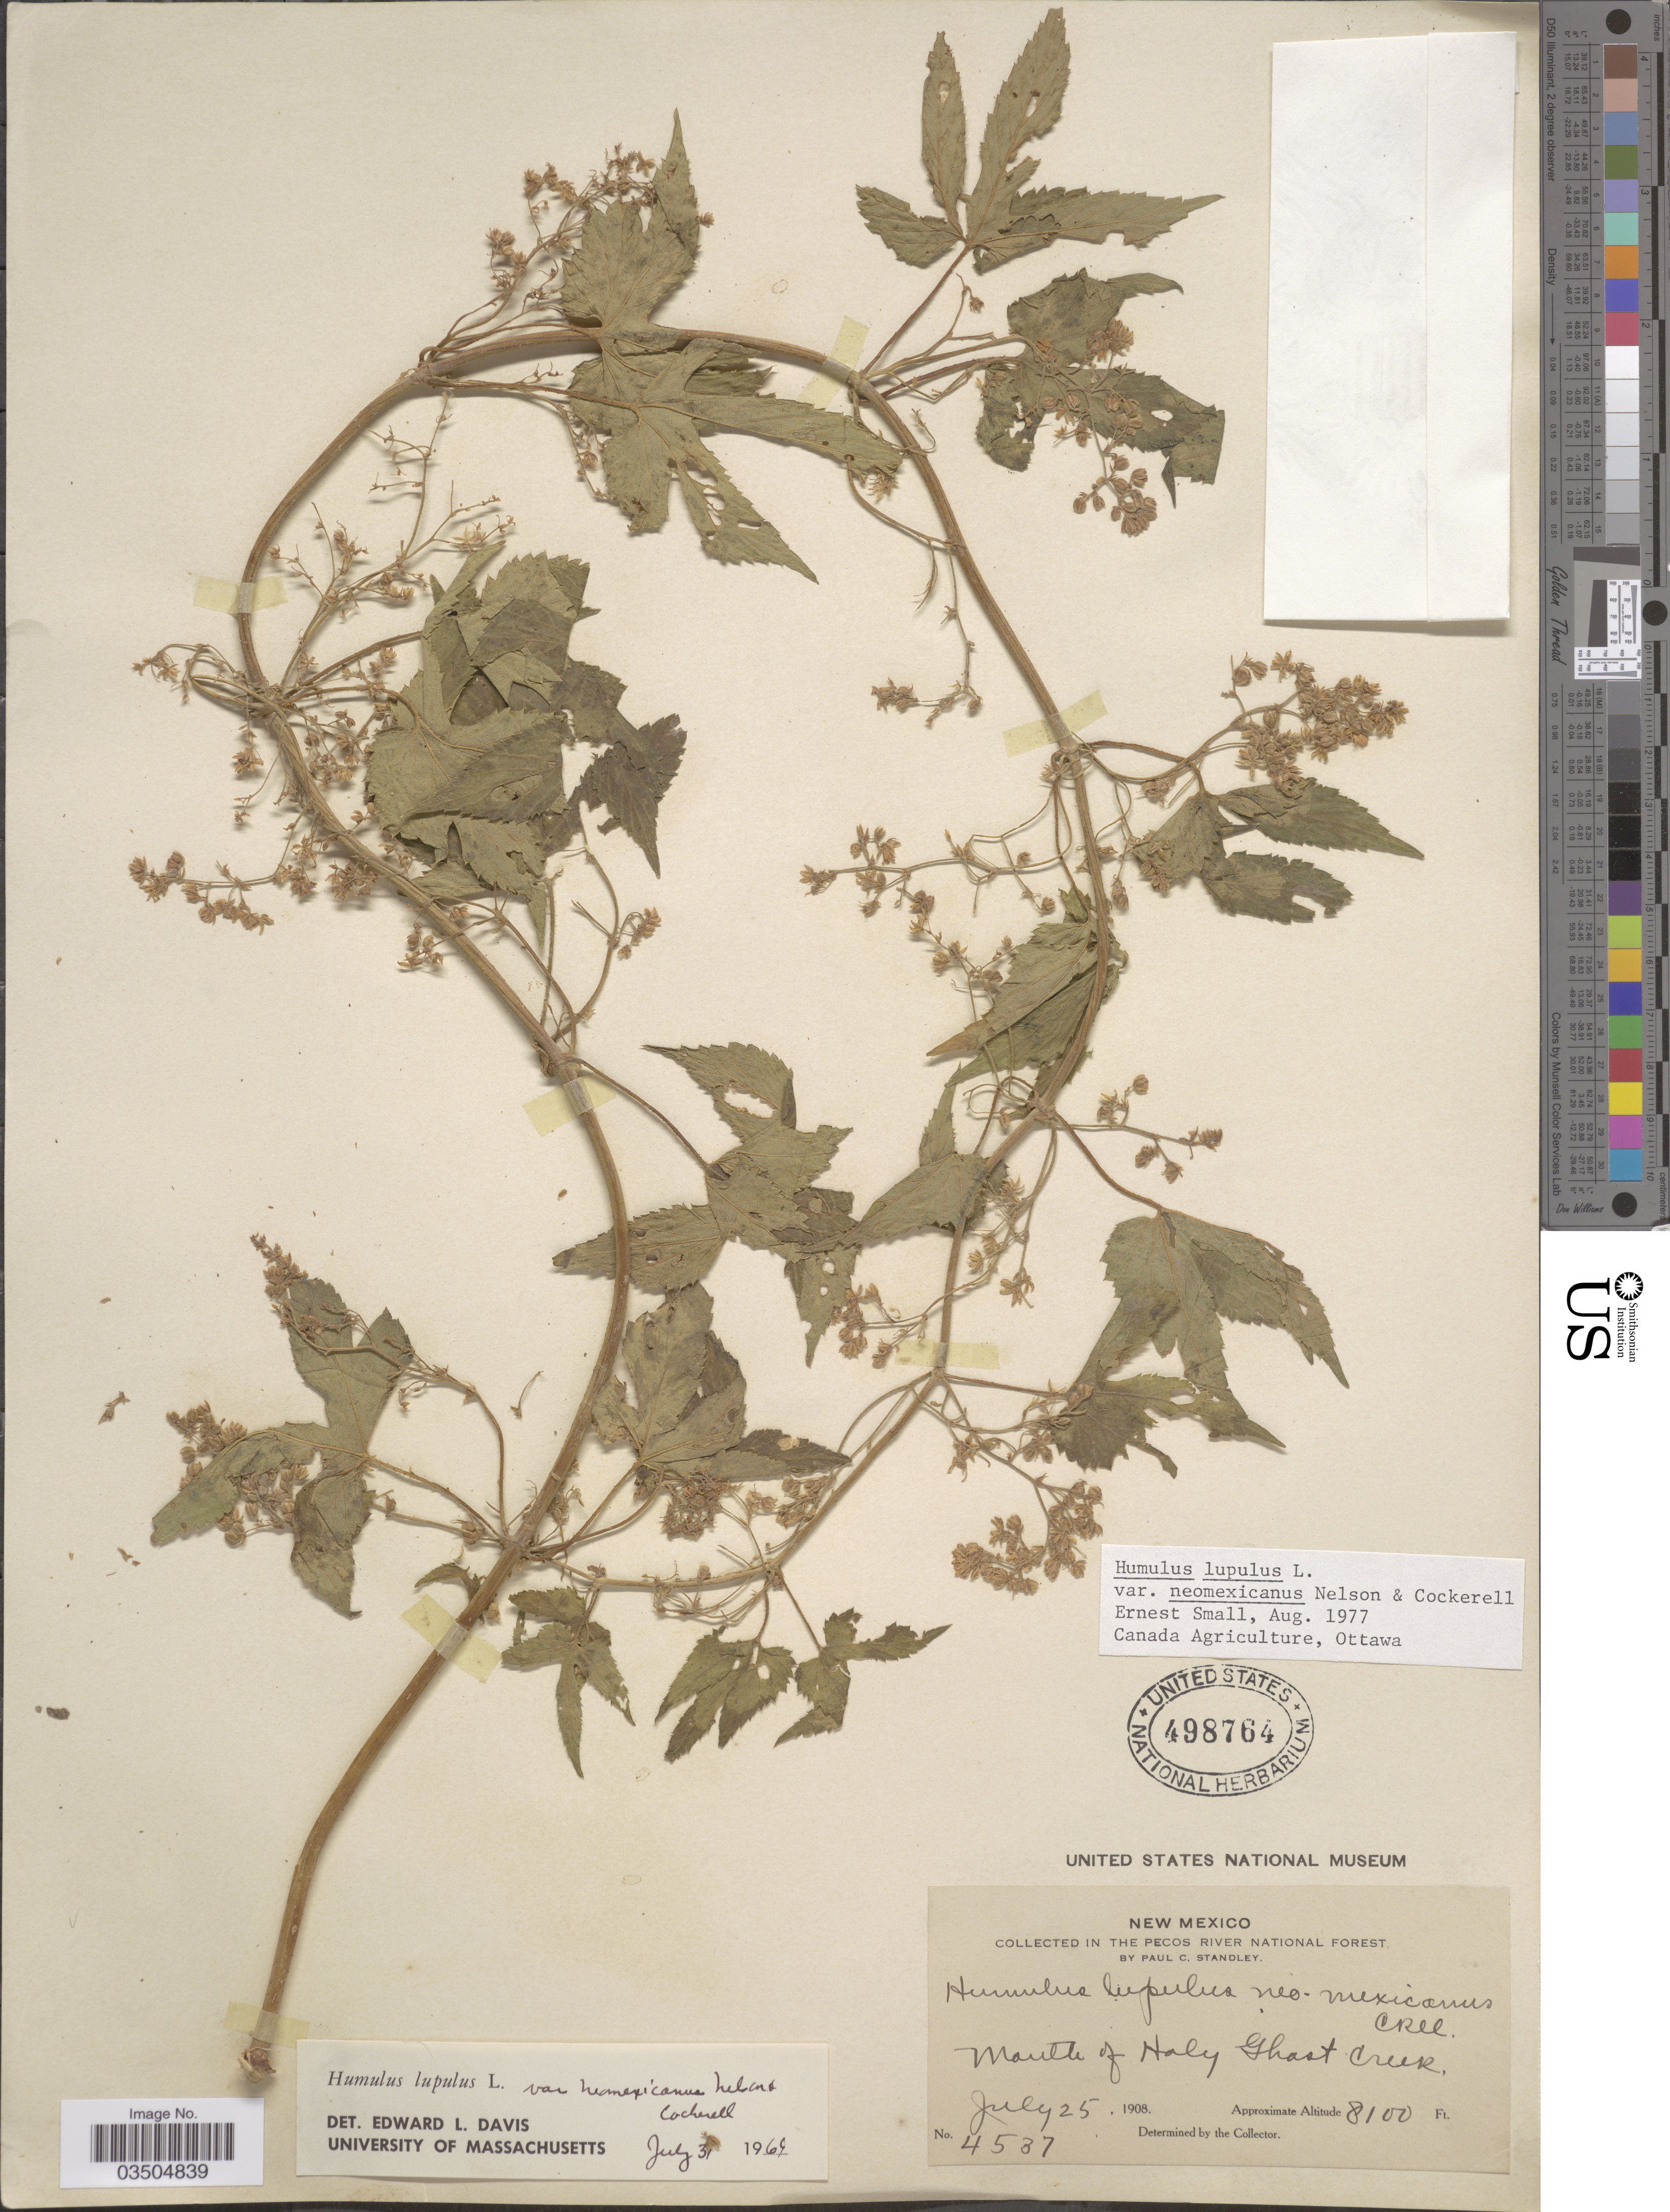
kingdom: Plantae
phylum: Tracheophyta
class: Magnoliopsida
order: Rosales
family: Cannabaceae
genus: Humulus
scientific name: Humulus neomexicanus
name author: (A. Nelson & Cockerell) Rydb.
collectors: P. C. Standley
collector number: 4537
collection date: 1908-07-25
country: United States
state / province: New Mexico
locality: In the Pecos River National Forest. Mouth of Holy Ghost Creek.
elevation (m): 2469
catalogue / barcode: US 498764